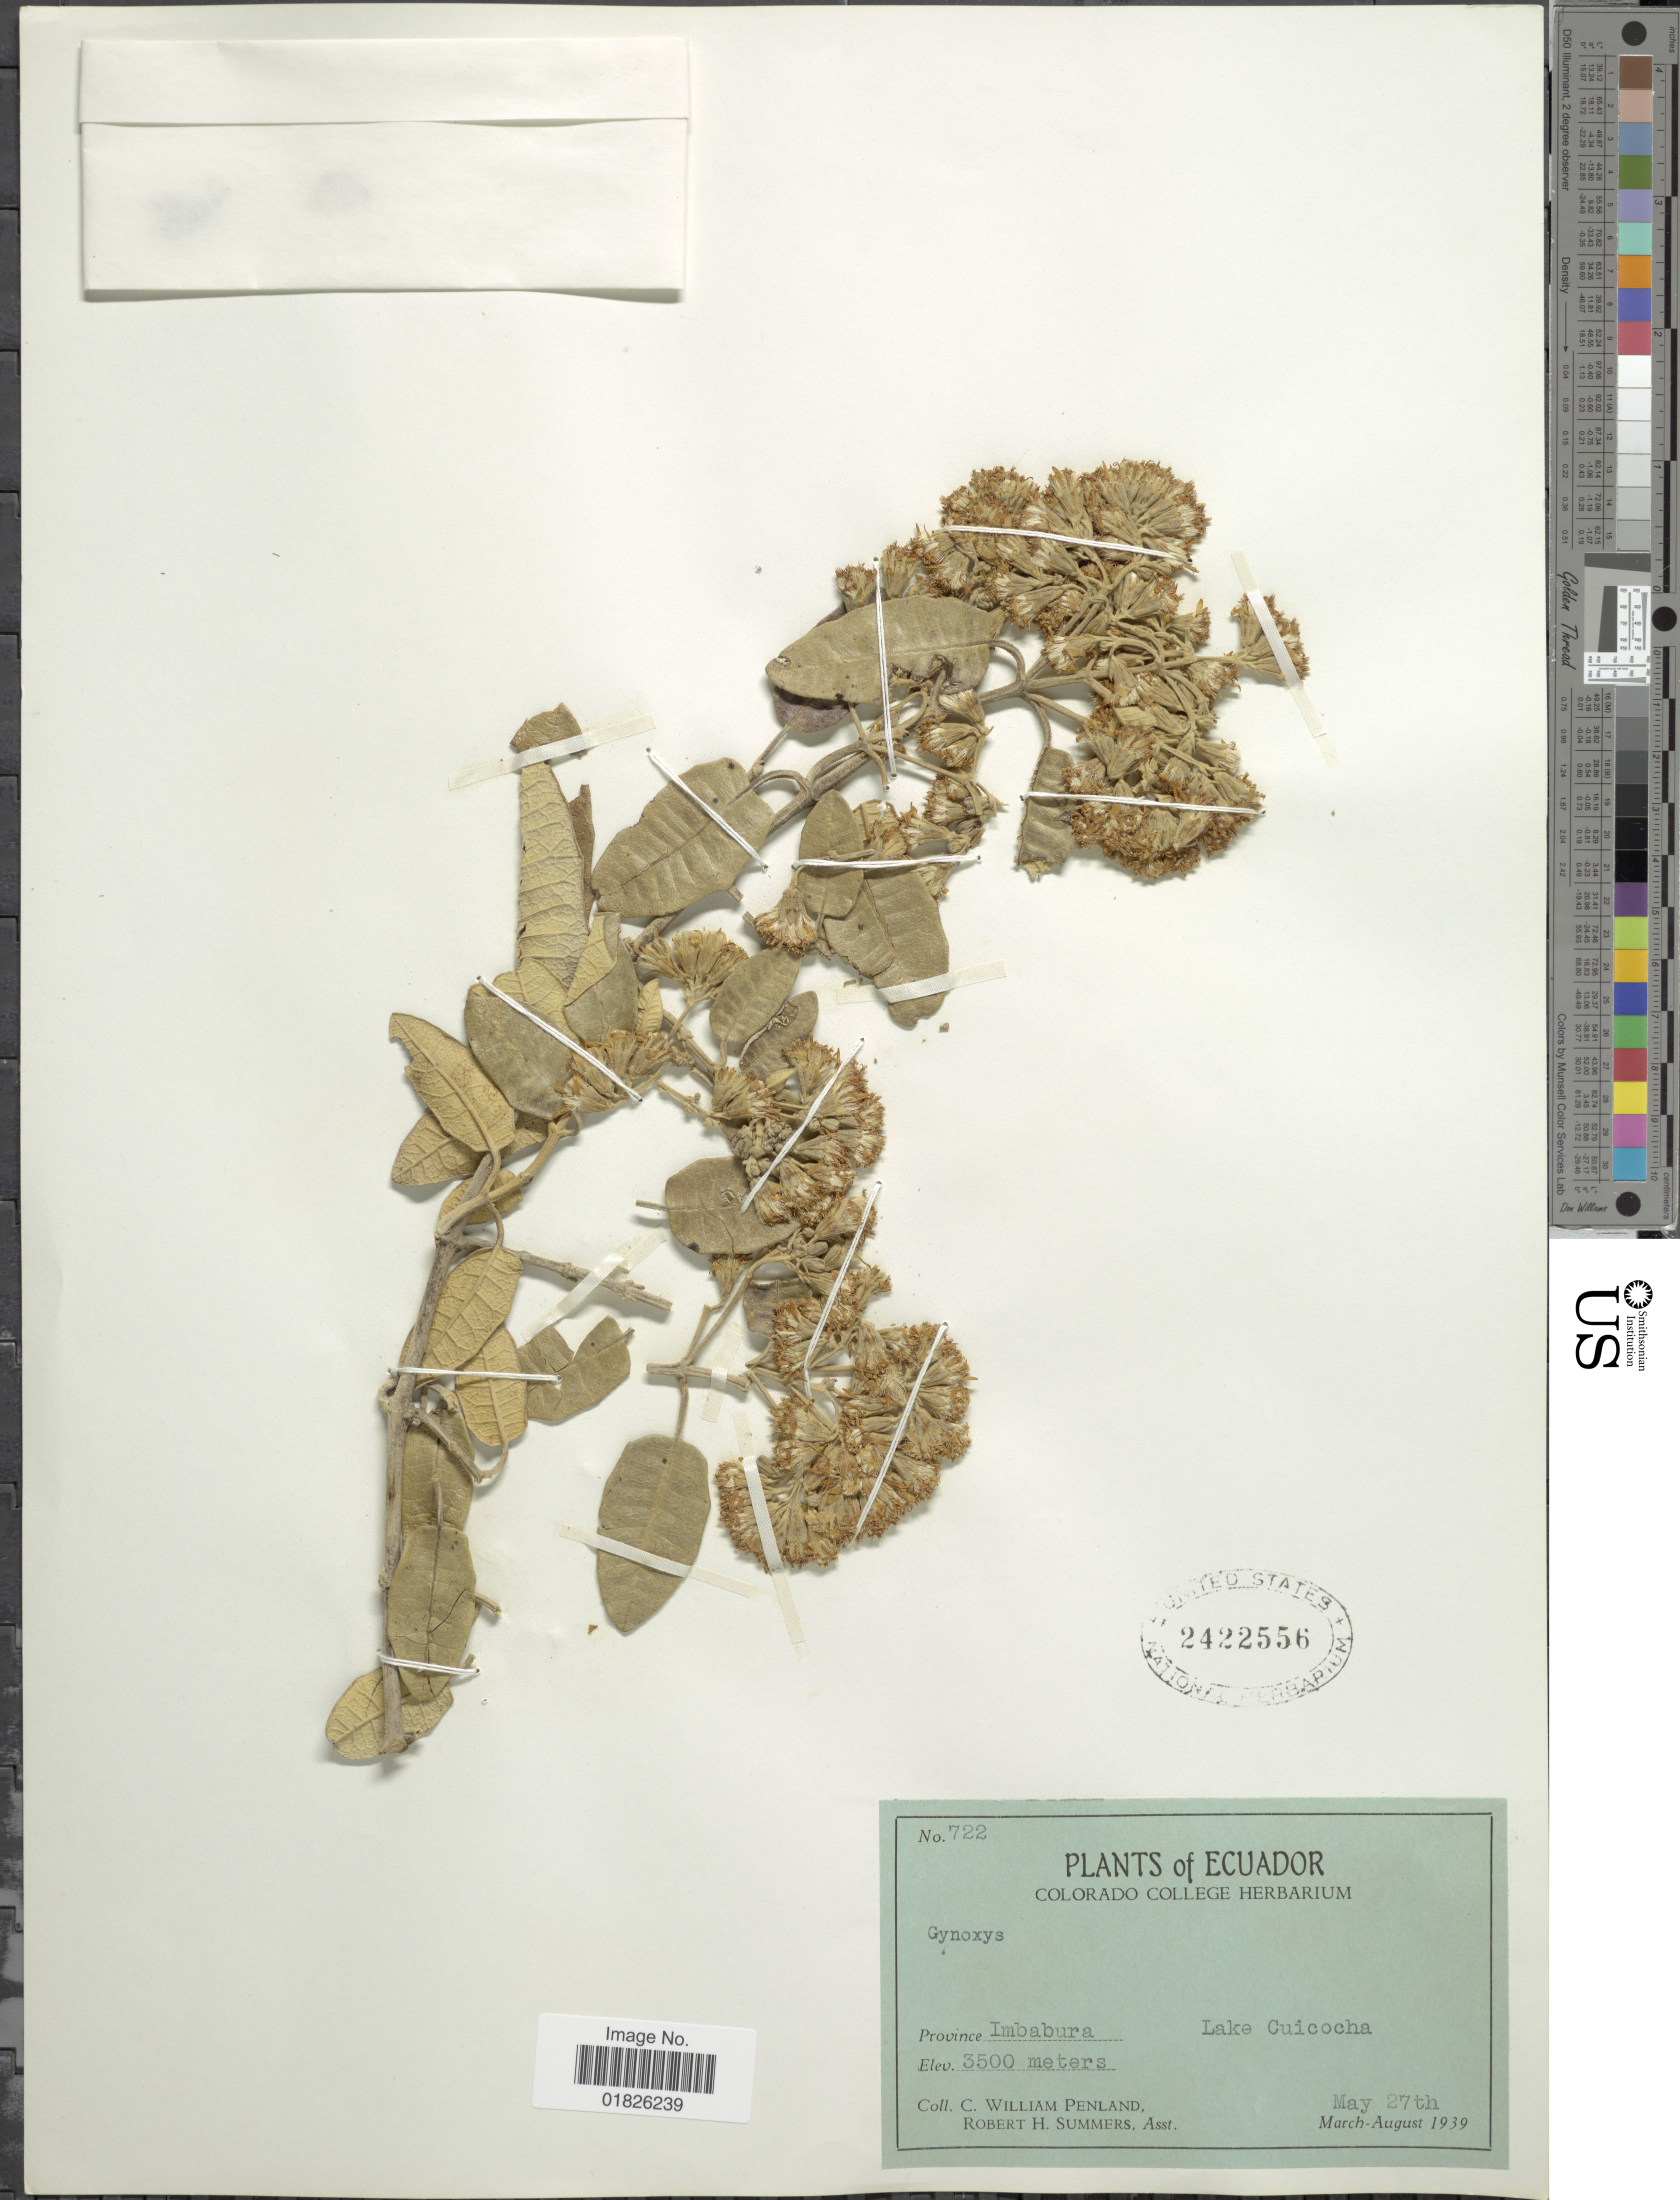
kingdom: Plantae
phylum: Tracheophyta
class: Magnoliopsida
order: Asterales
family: Asteraceae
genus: Gynoxys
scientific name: Gynoxys fuliginosa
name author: Cass.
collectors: C. W. Penland & R. Summers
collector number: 722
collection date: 1939-05-27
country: Ecuador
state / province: Imbabura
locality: Lake Cuicocha.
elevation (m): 3500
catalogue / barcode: US 2422556